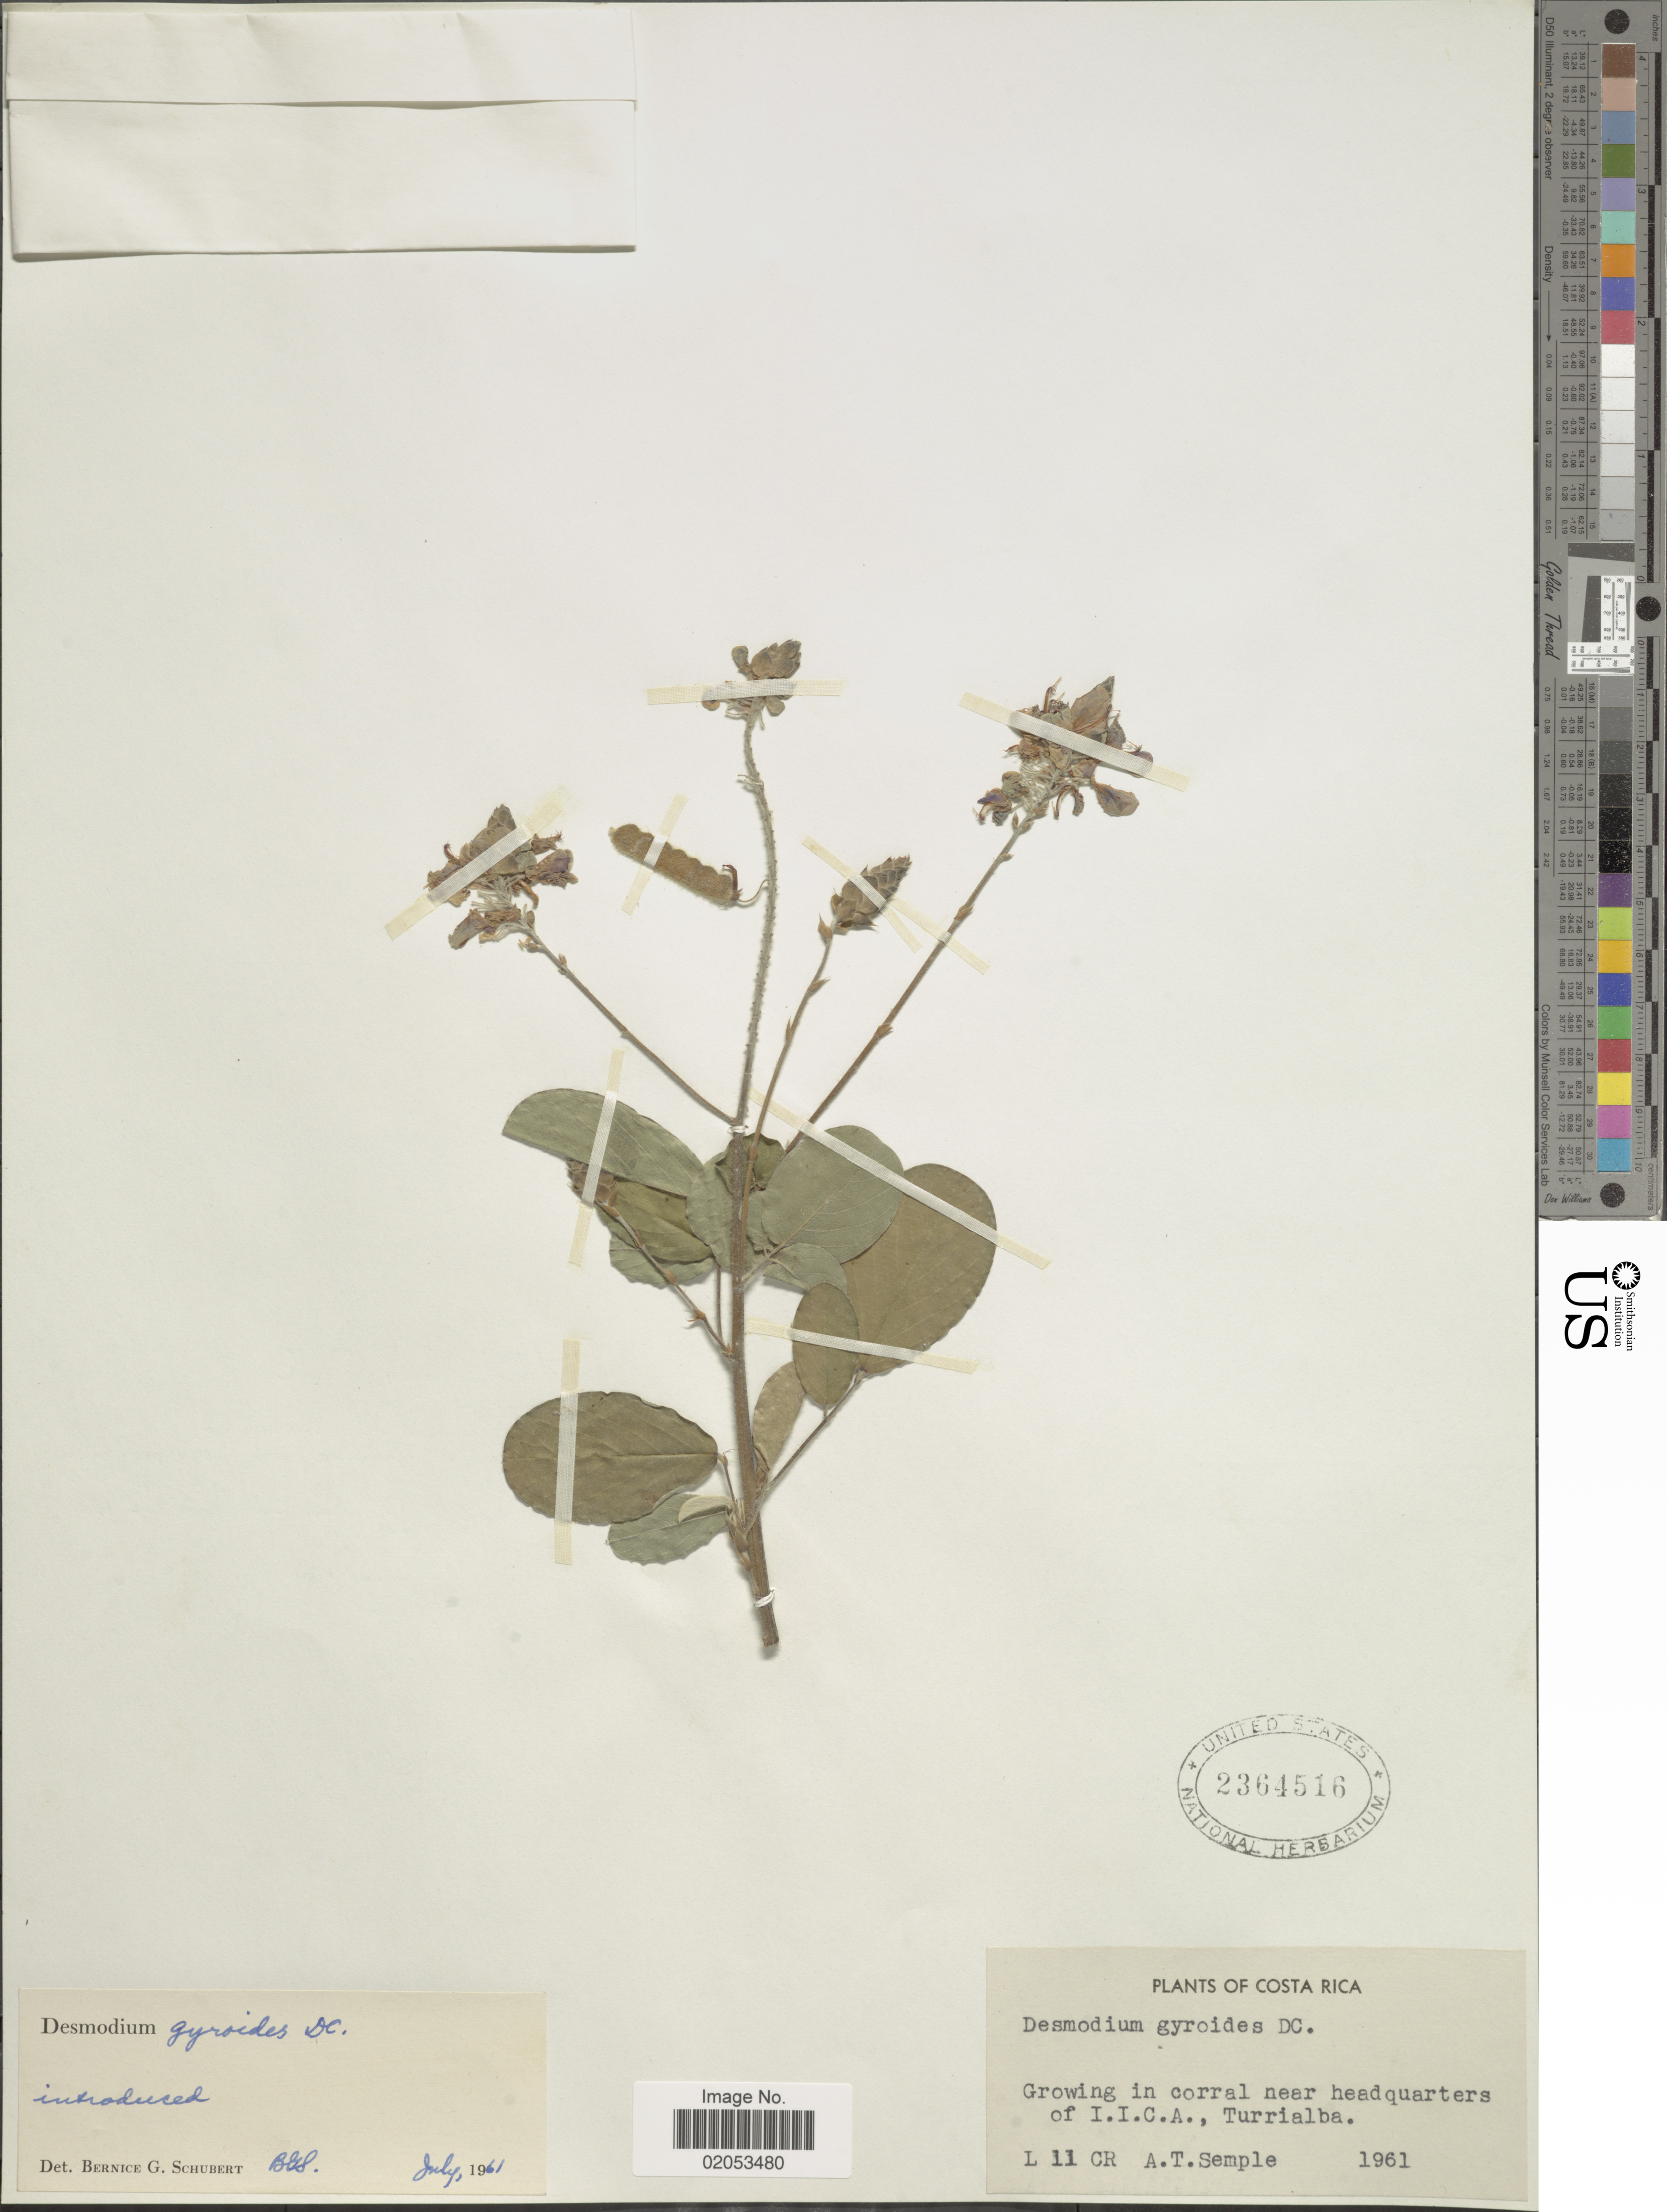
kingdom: Plantae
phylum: Tracheophyta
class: Magnoliopsida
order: Fabales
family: Fabaceae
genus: Desmodium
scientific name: Desmodium gyroides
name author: DC.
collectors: A. Semple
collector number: L 11 CR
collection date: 1961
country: Costa Rica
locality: Growing in corral near headquarters of I.I.C.A., Turrialba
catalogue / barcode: US 2364516